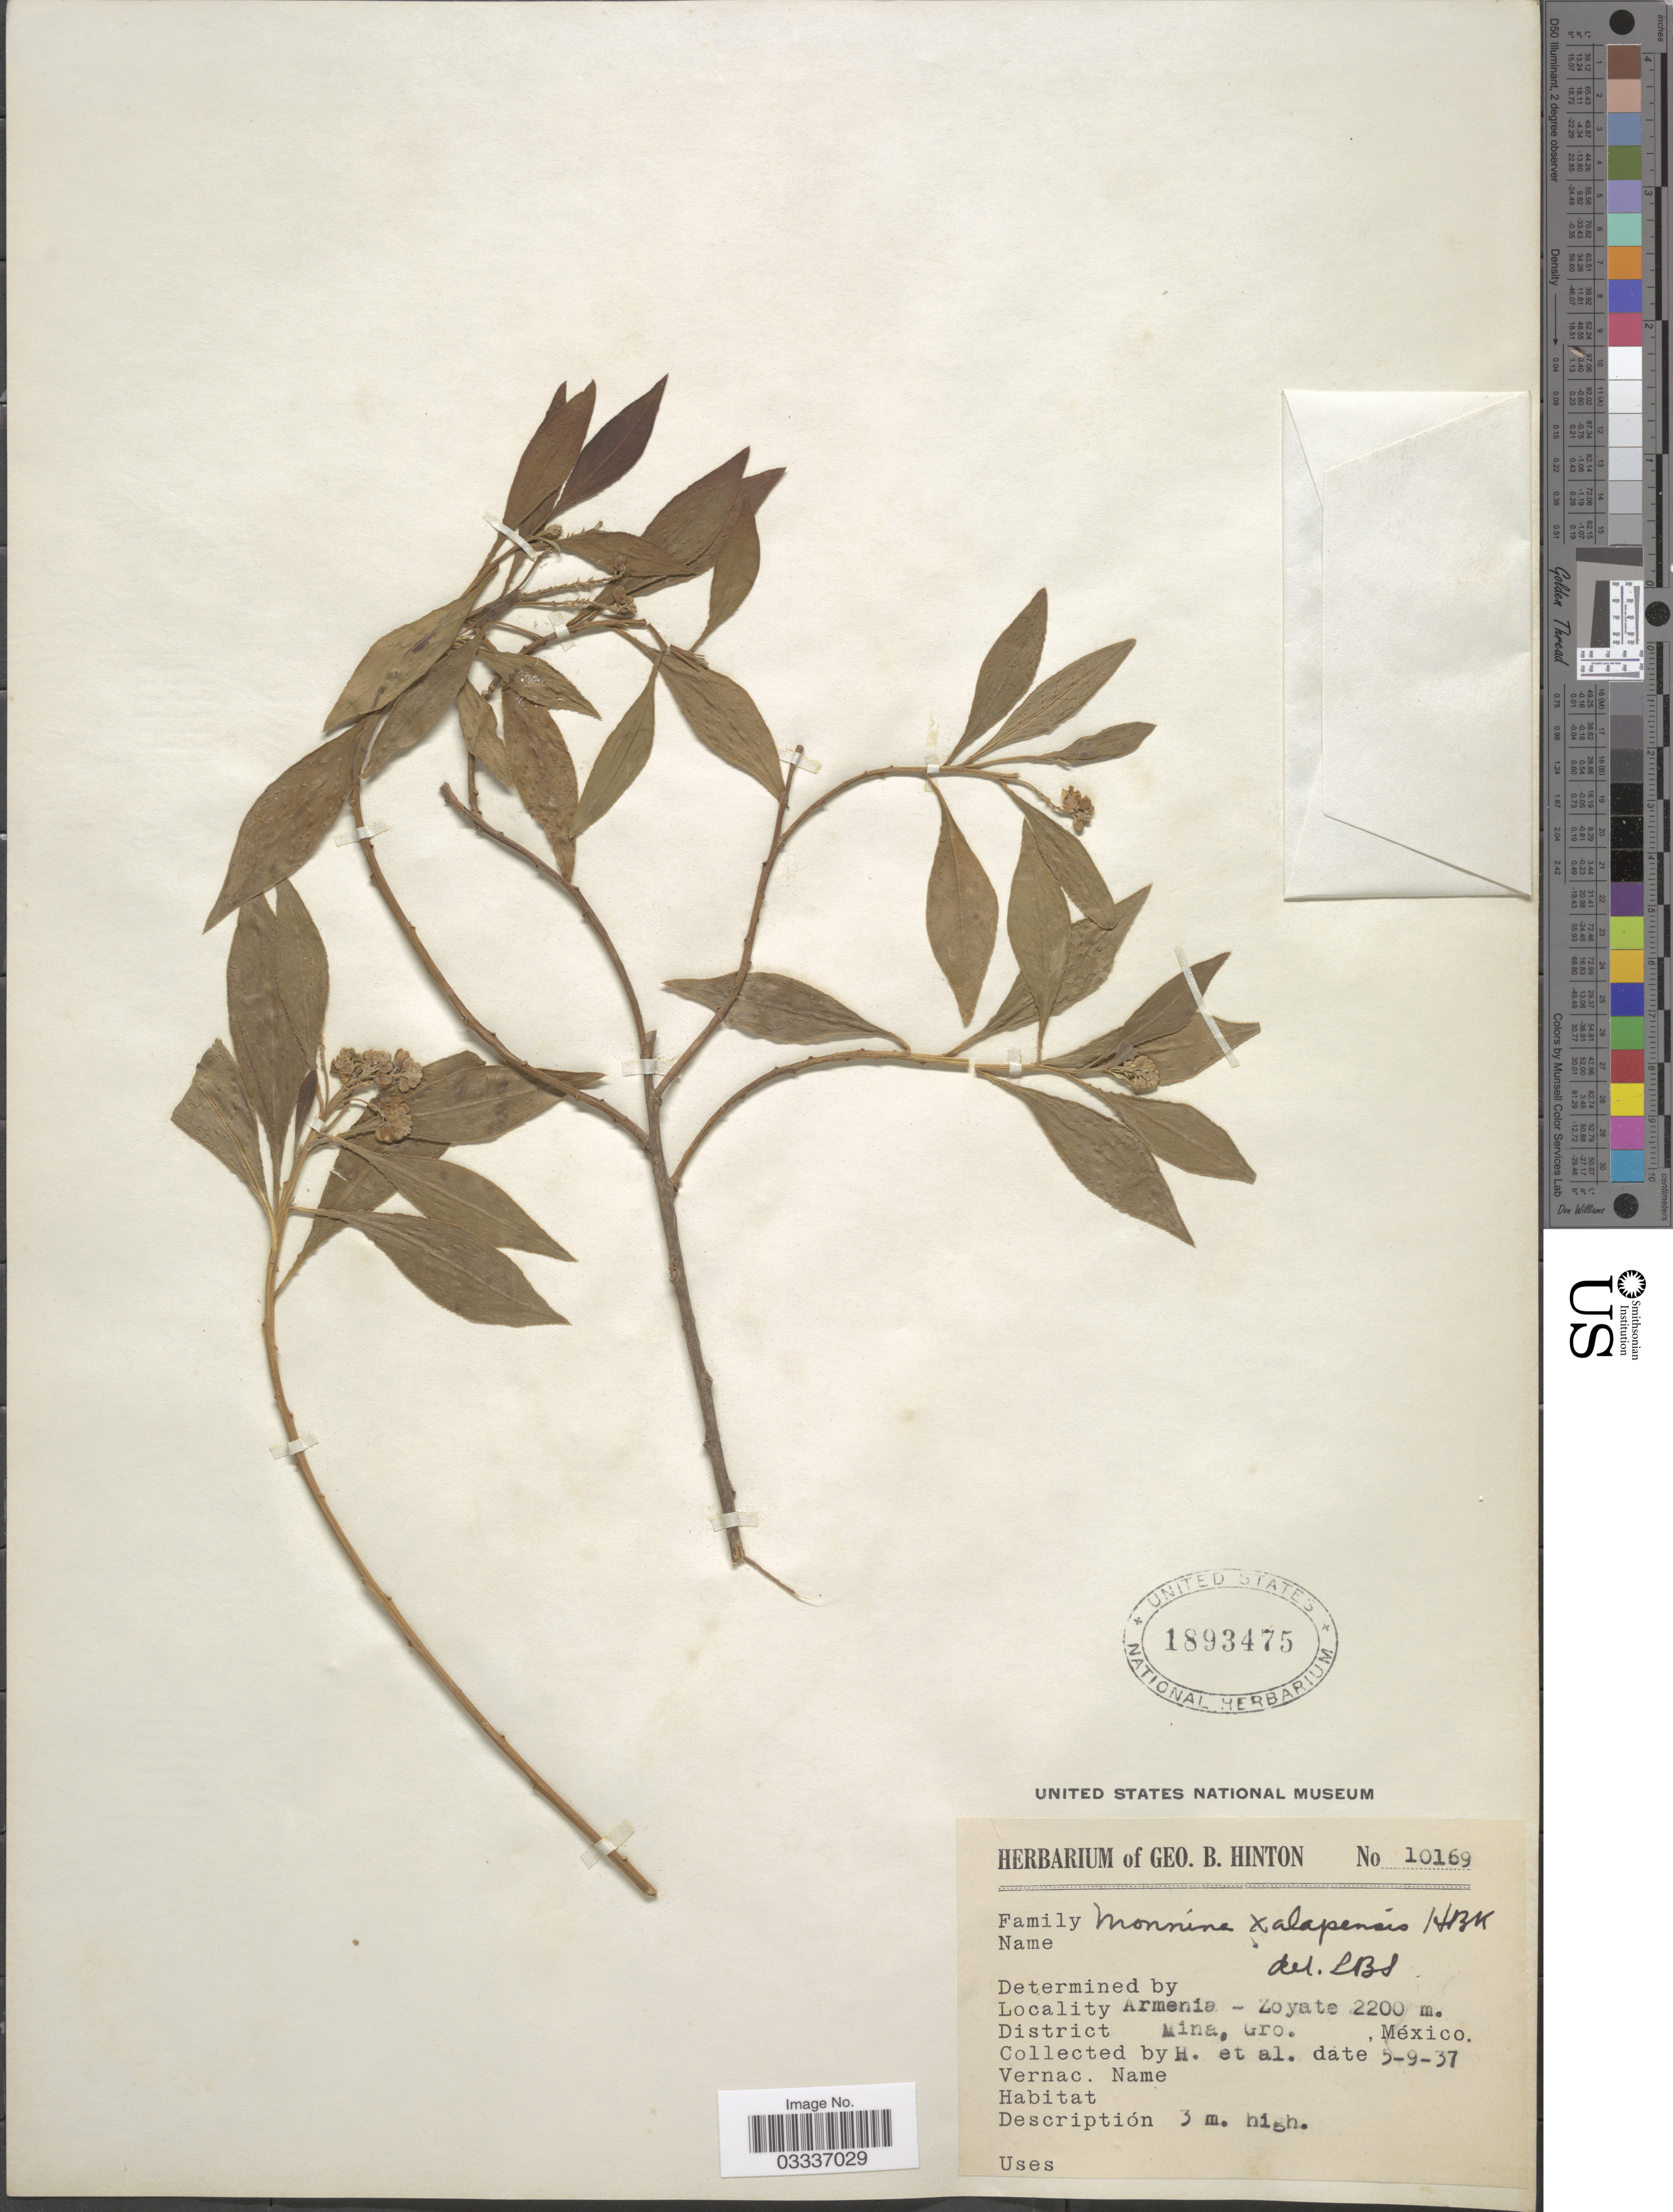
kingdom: Plantae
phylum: Tracheophyta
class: Magnoliopsida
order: Fabales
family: Polygalaceae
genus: Monnina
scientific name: Monnina xalapensis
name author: Kunth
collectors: G. B. Hinton & et al.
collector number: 10169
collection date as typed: Transcribed d/m/y: 5/9/37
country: Mexico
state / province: Guerrero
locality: Armenia - Zoyate. District Mina.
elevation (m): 2200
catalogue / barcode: US 1893475